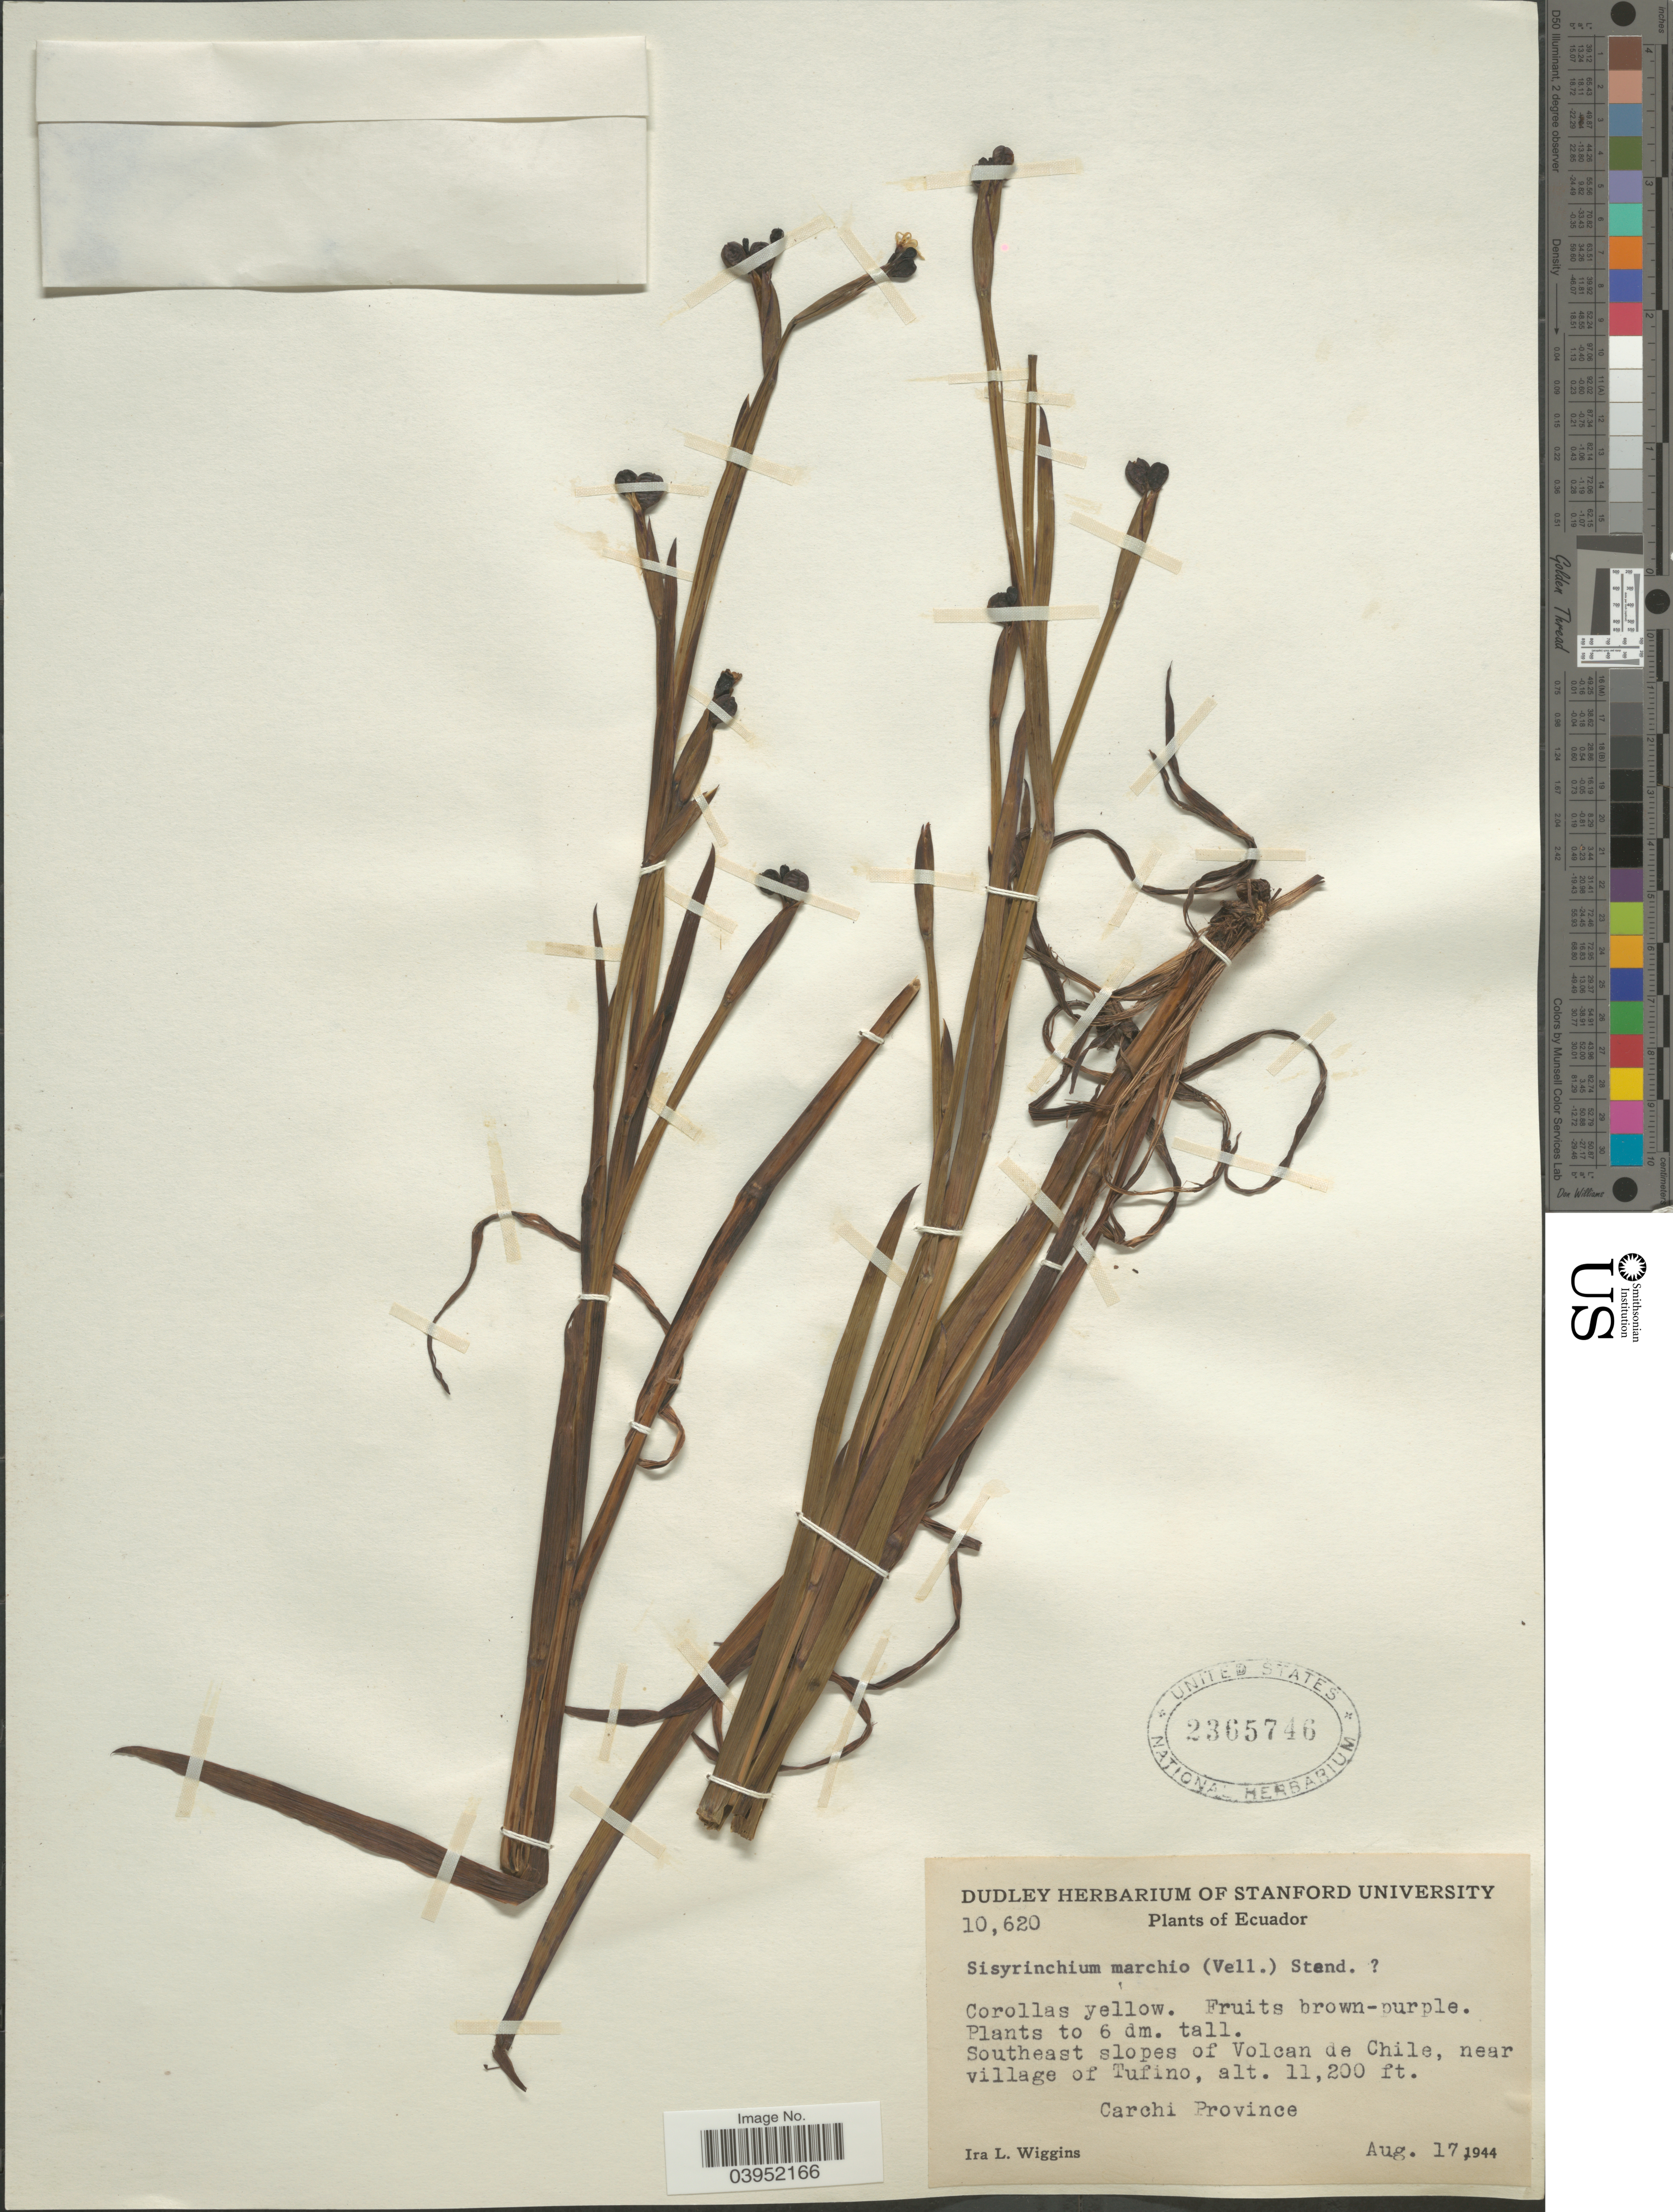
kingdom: Plantae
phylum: Tracheophyta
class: Liliopsida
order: Asparagales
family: Iridaceae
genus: Sisyrinchium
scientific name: Sisyrinchium marchio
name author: (Vell.) Steud.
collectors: I. L. Wiggins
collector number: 10620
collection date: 1944-08-17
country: Ecuador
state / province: Carchi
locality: Southeast slopes of Volcan de Chile, near village of Tufino.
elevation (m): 3414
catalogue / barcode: US 2365746